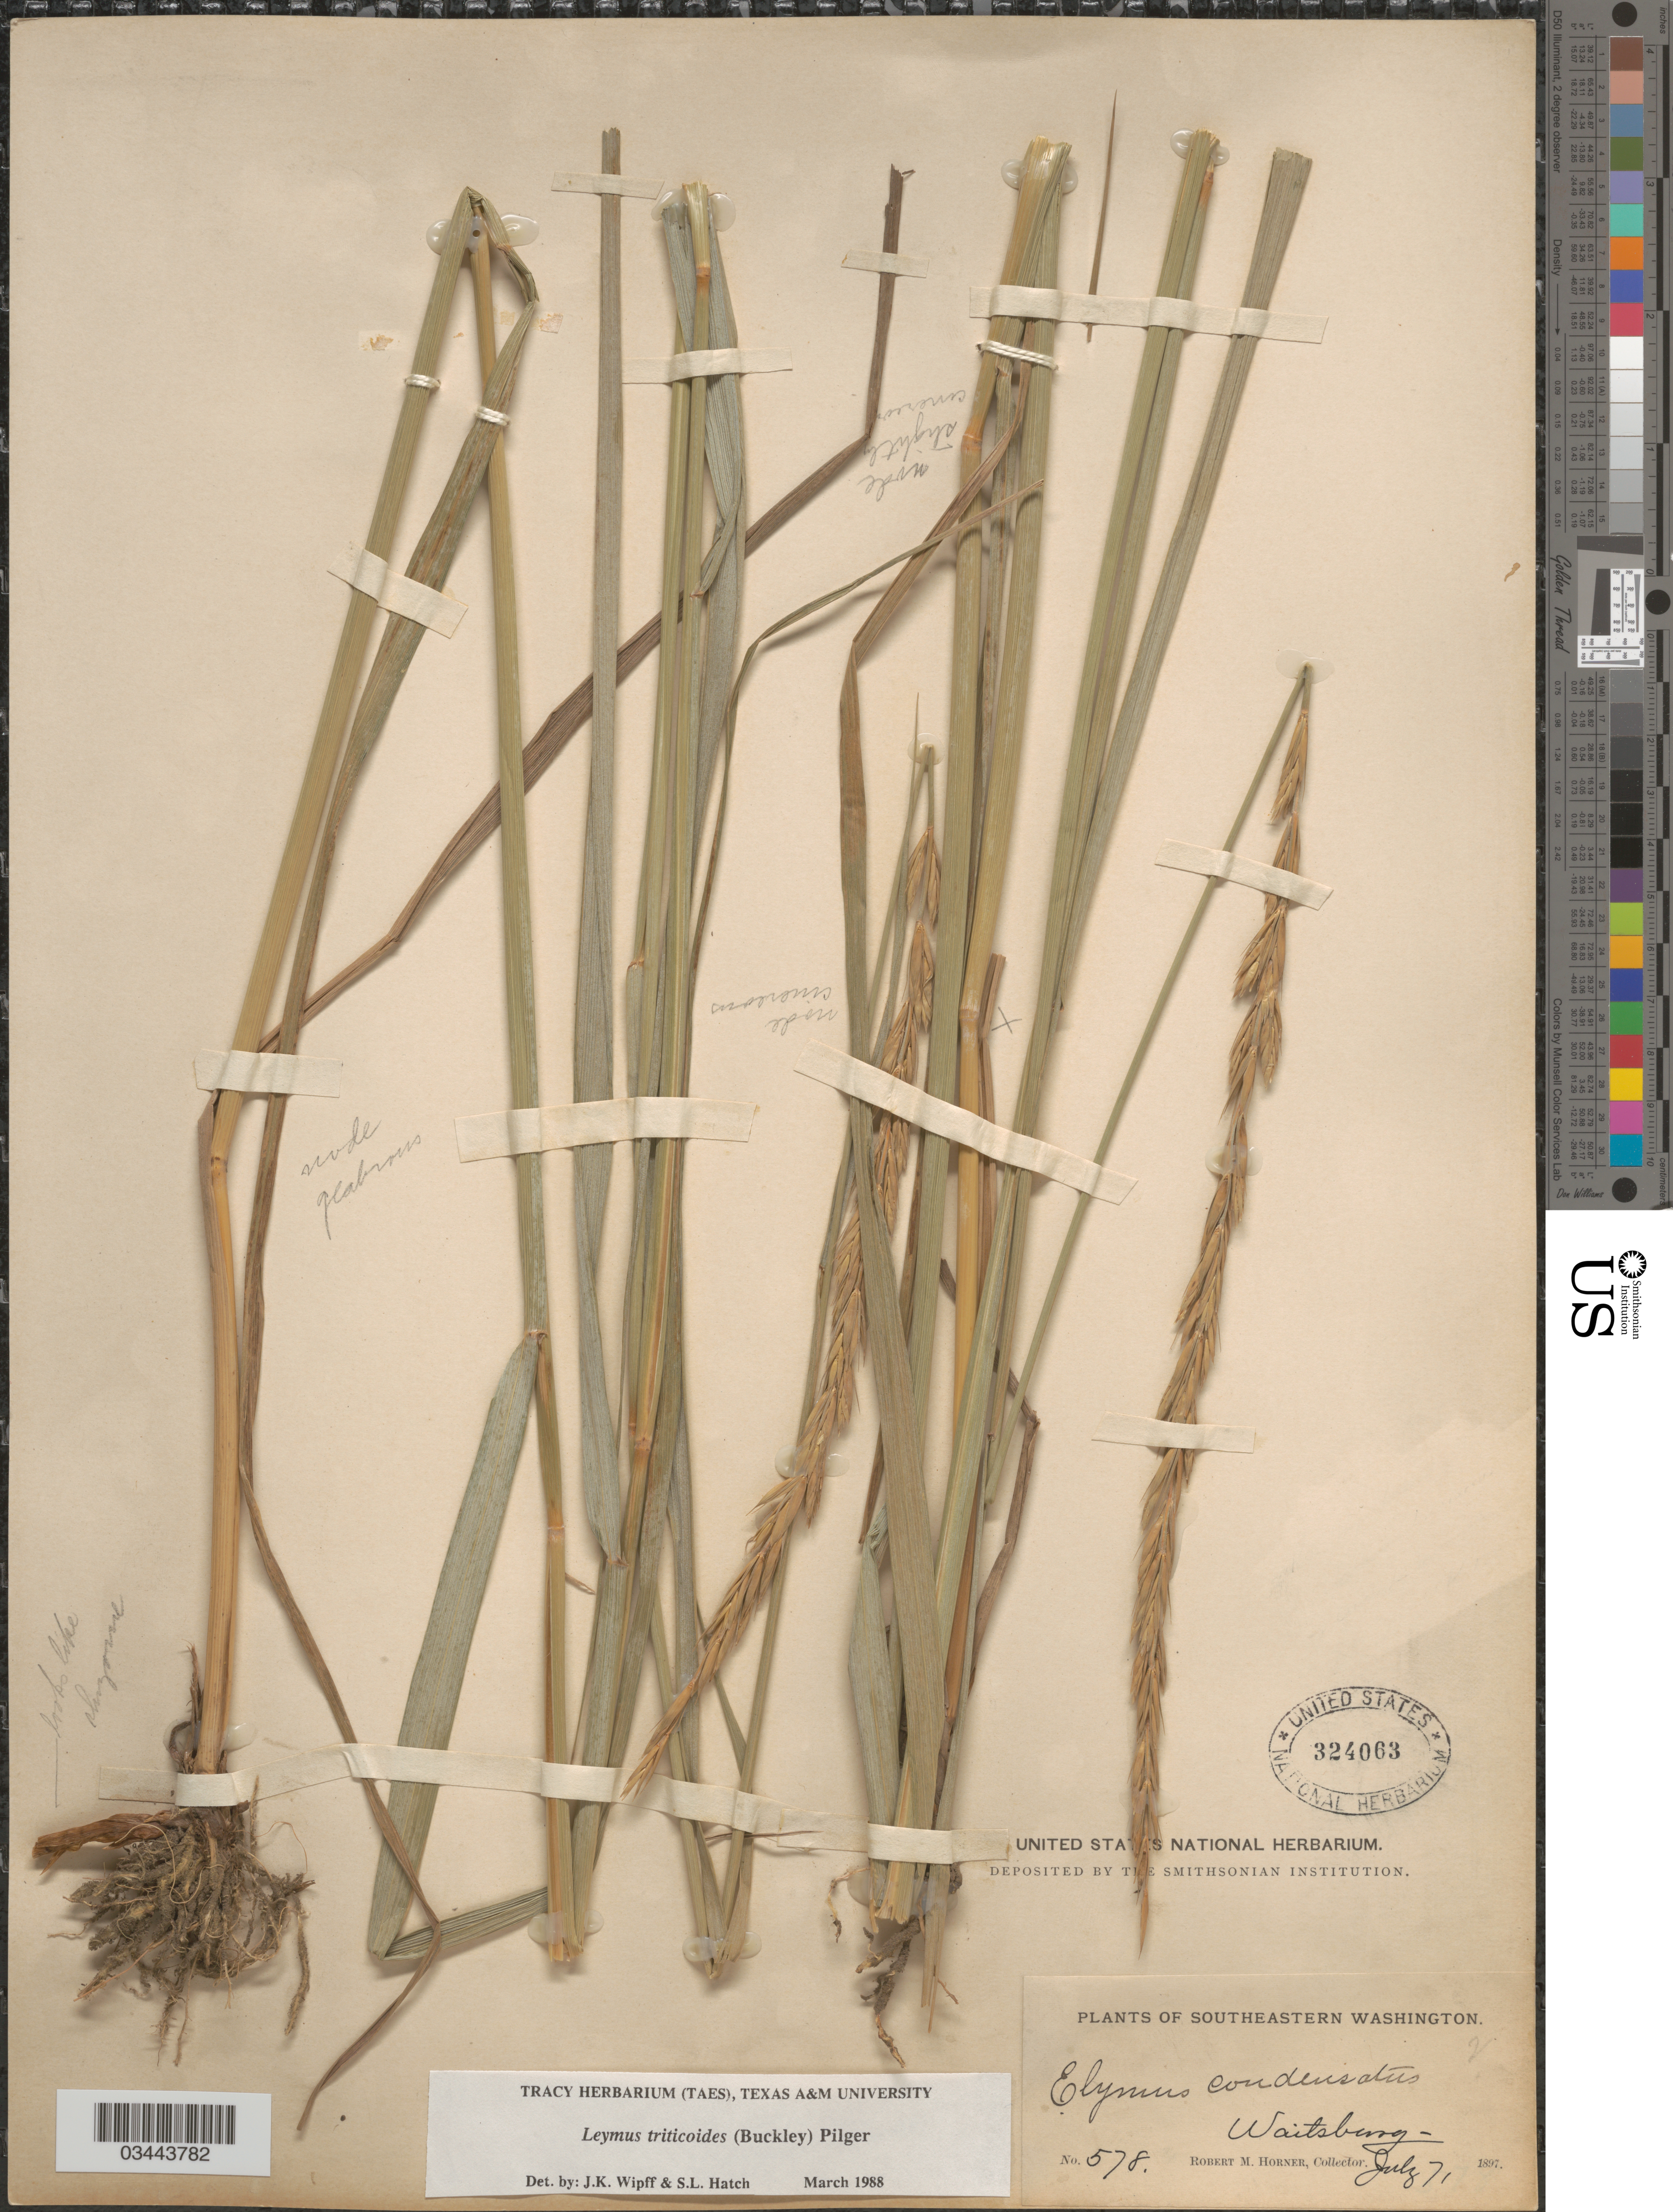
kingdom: Plantae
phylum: Tracheophyta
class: Liliopsida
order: Poales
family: Poaceae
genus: Leymus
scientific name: Leymus triticoides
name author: (Buckley) Pilg.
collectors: R. Horner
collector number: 578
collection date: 1897-07-07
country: United States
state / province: Washington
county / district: Walla Walla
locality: Southeastern Washington. Waitsburg.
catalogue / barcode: US 324063